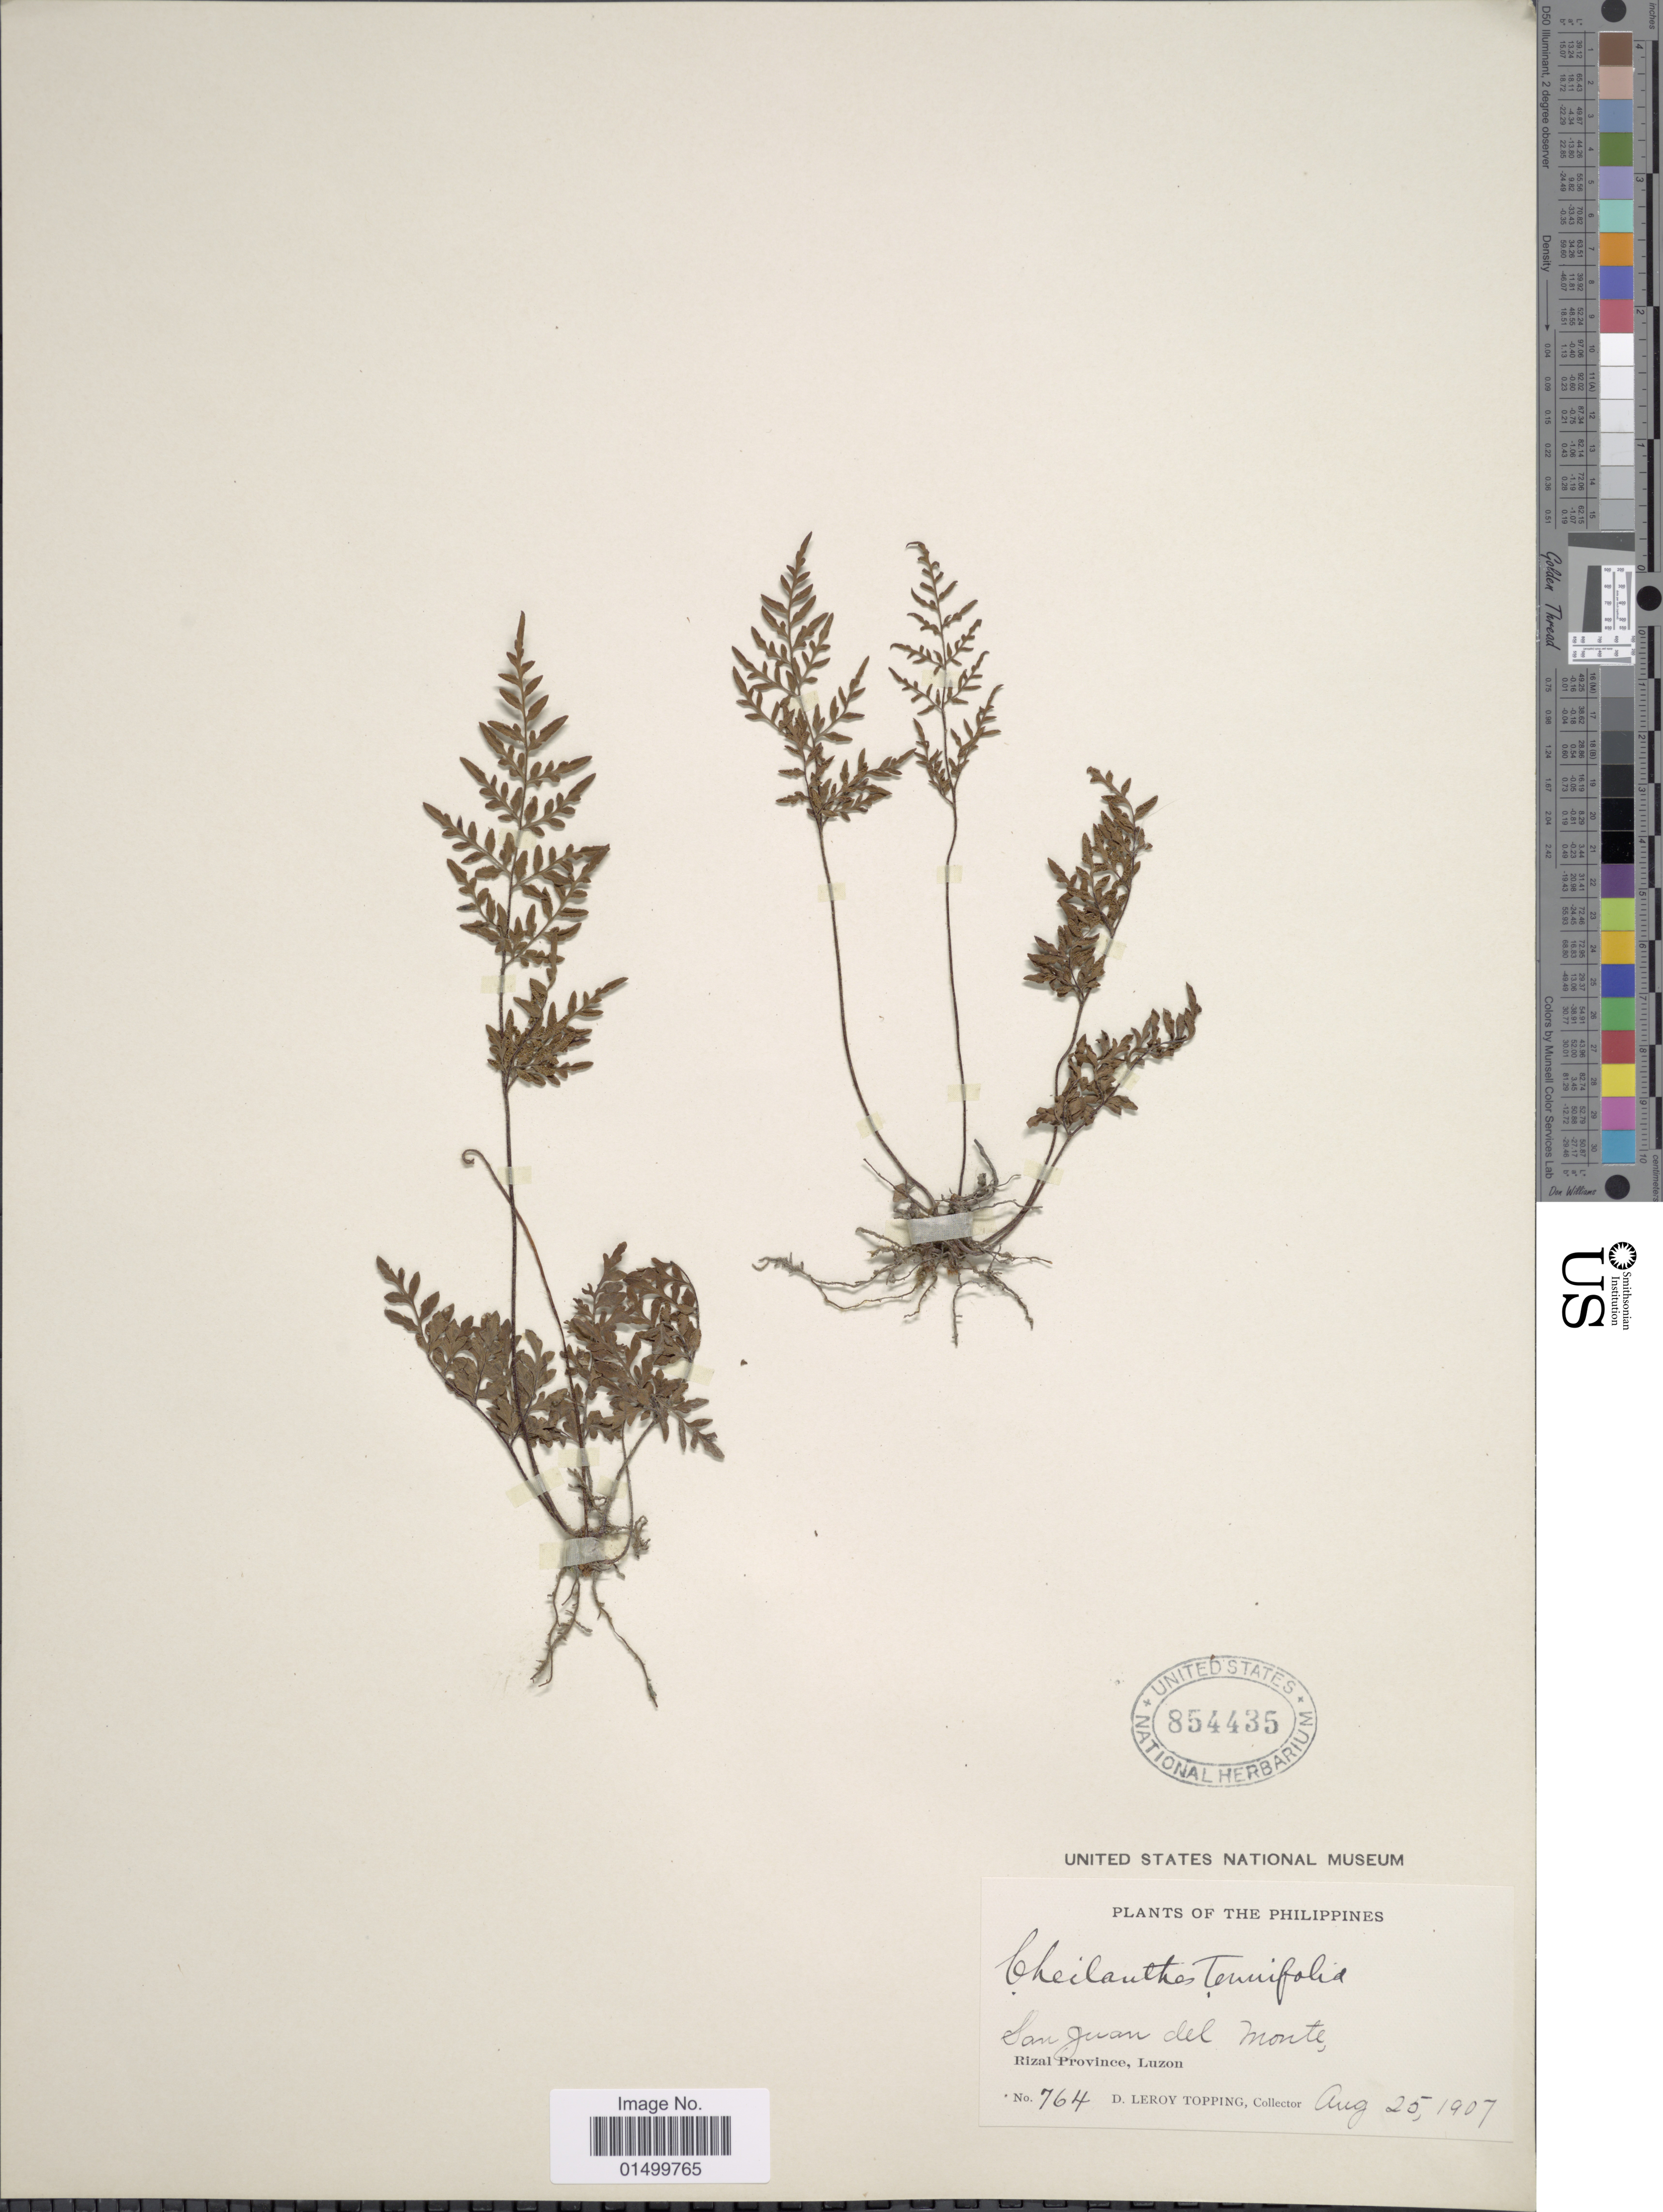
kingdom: Plantae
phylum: Tracheophyta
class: Polypodiopsida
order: Polypodiales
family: Pteridaceae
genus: Cheilanthes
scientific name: Cheilanthes tenuifolia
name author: (Burm. f.) Sw.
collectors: D. L. Topping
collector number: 764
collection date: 1907-08-25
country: Philippines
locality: San Juan del Monte, Rizal Province, Luzon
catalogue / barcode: US 854435